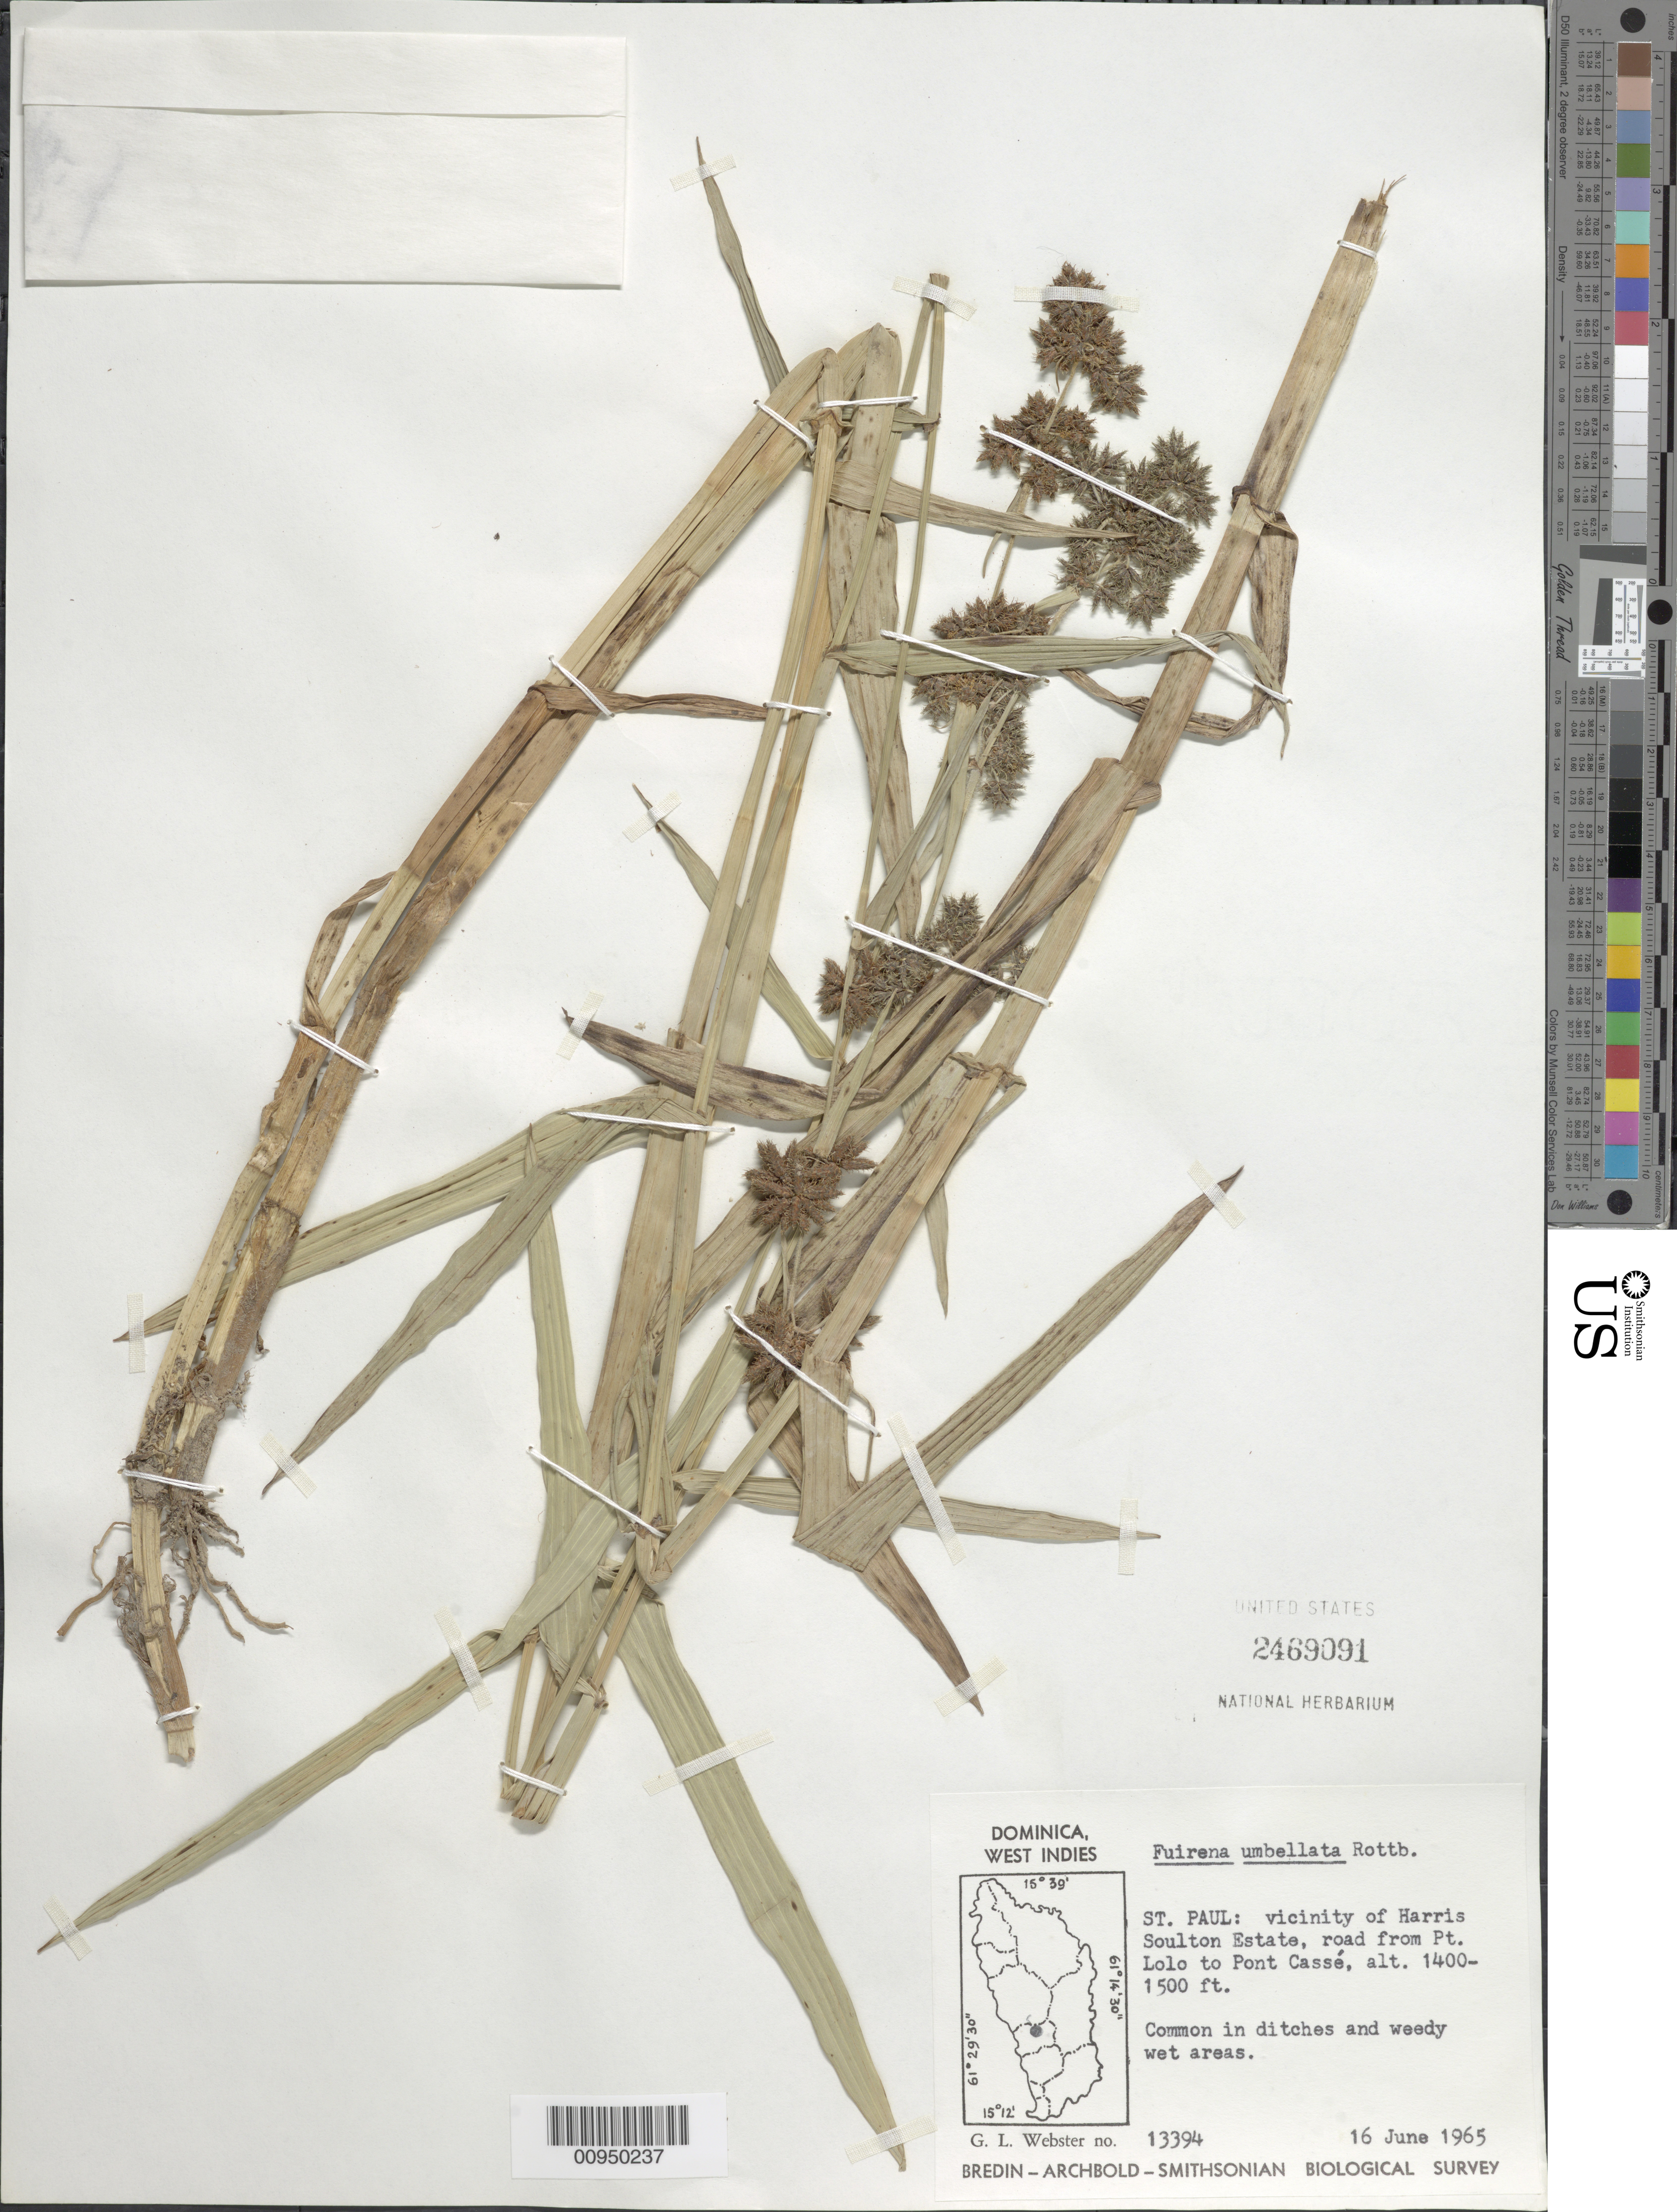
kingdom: Plantae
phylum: Tracheophyta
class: Liliopsida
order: Poales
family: Cyperaceae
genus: Fuirena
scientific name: Fuirena umbellata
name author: Rottb.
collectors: G. L. Webster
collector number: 13394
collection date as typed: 16 Jun 1965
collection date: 1965-06-16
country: Dominica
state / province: St. Paul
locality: Vicinity of Harris Soulton Estate, road from Pt. Lolo to Pont Cassé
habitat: In ditches and weedy wet areas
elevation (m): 427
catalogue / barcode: US 2469091